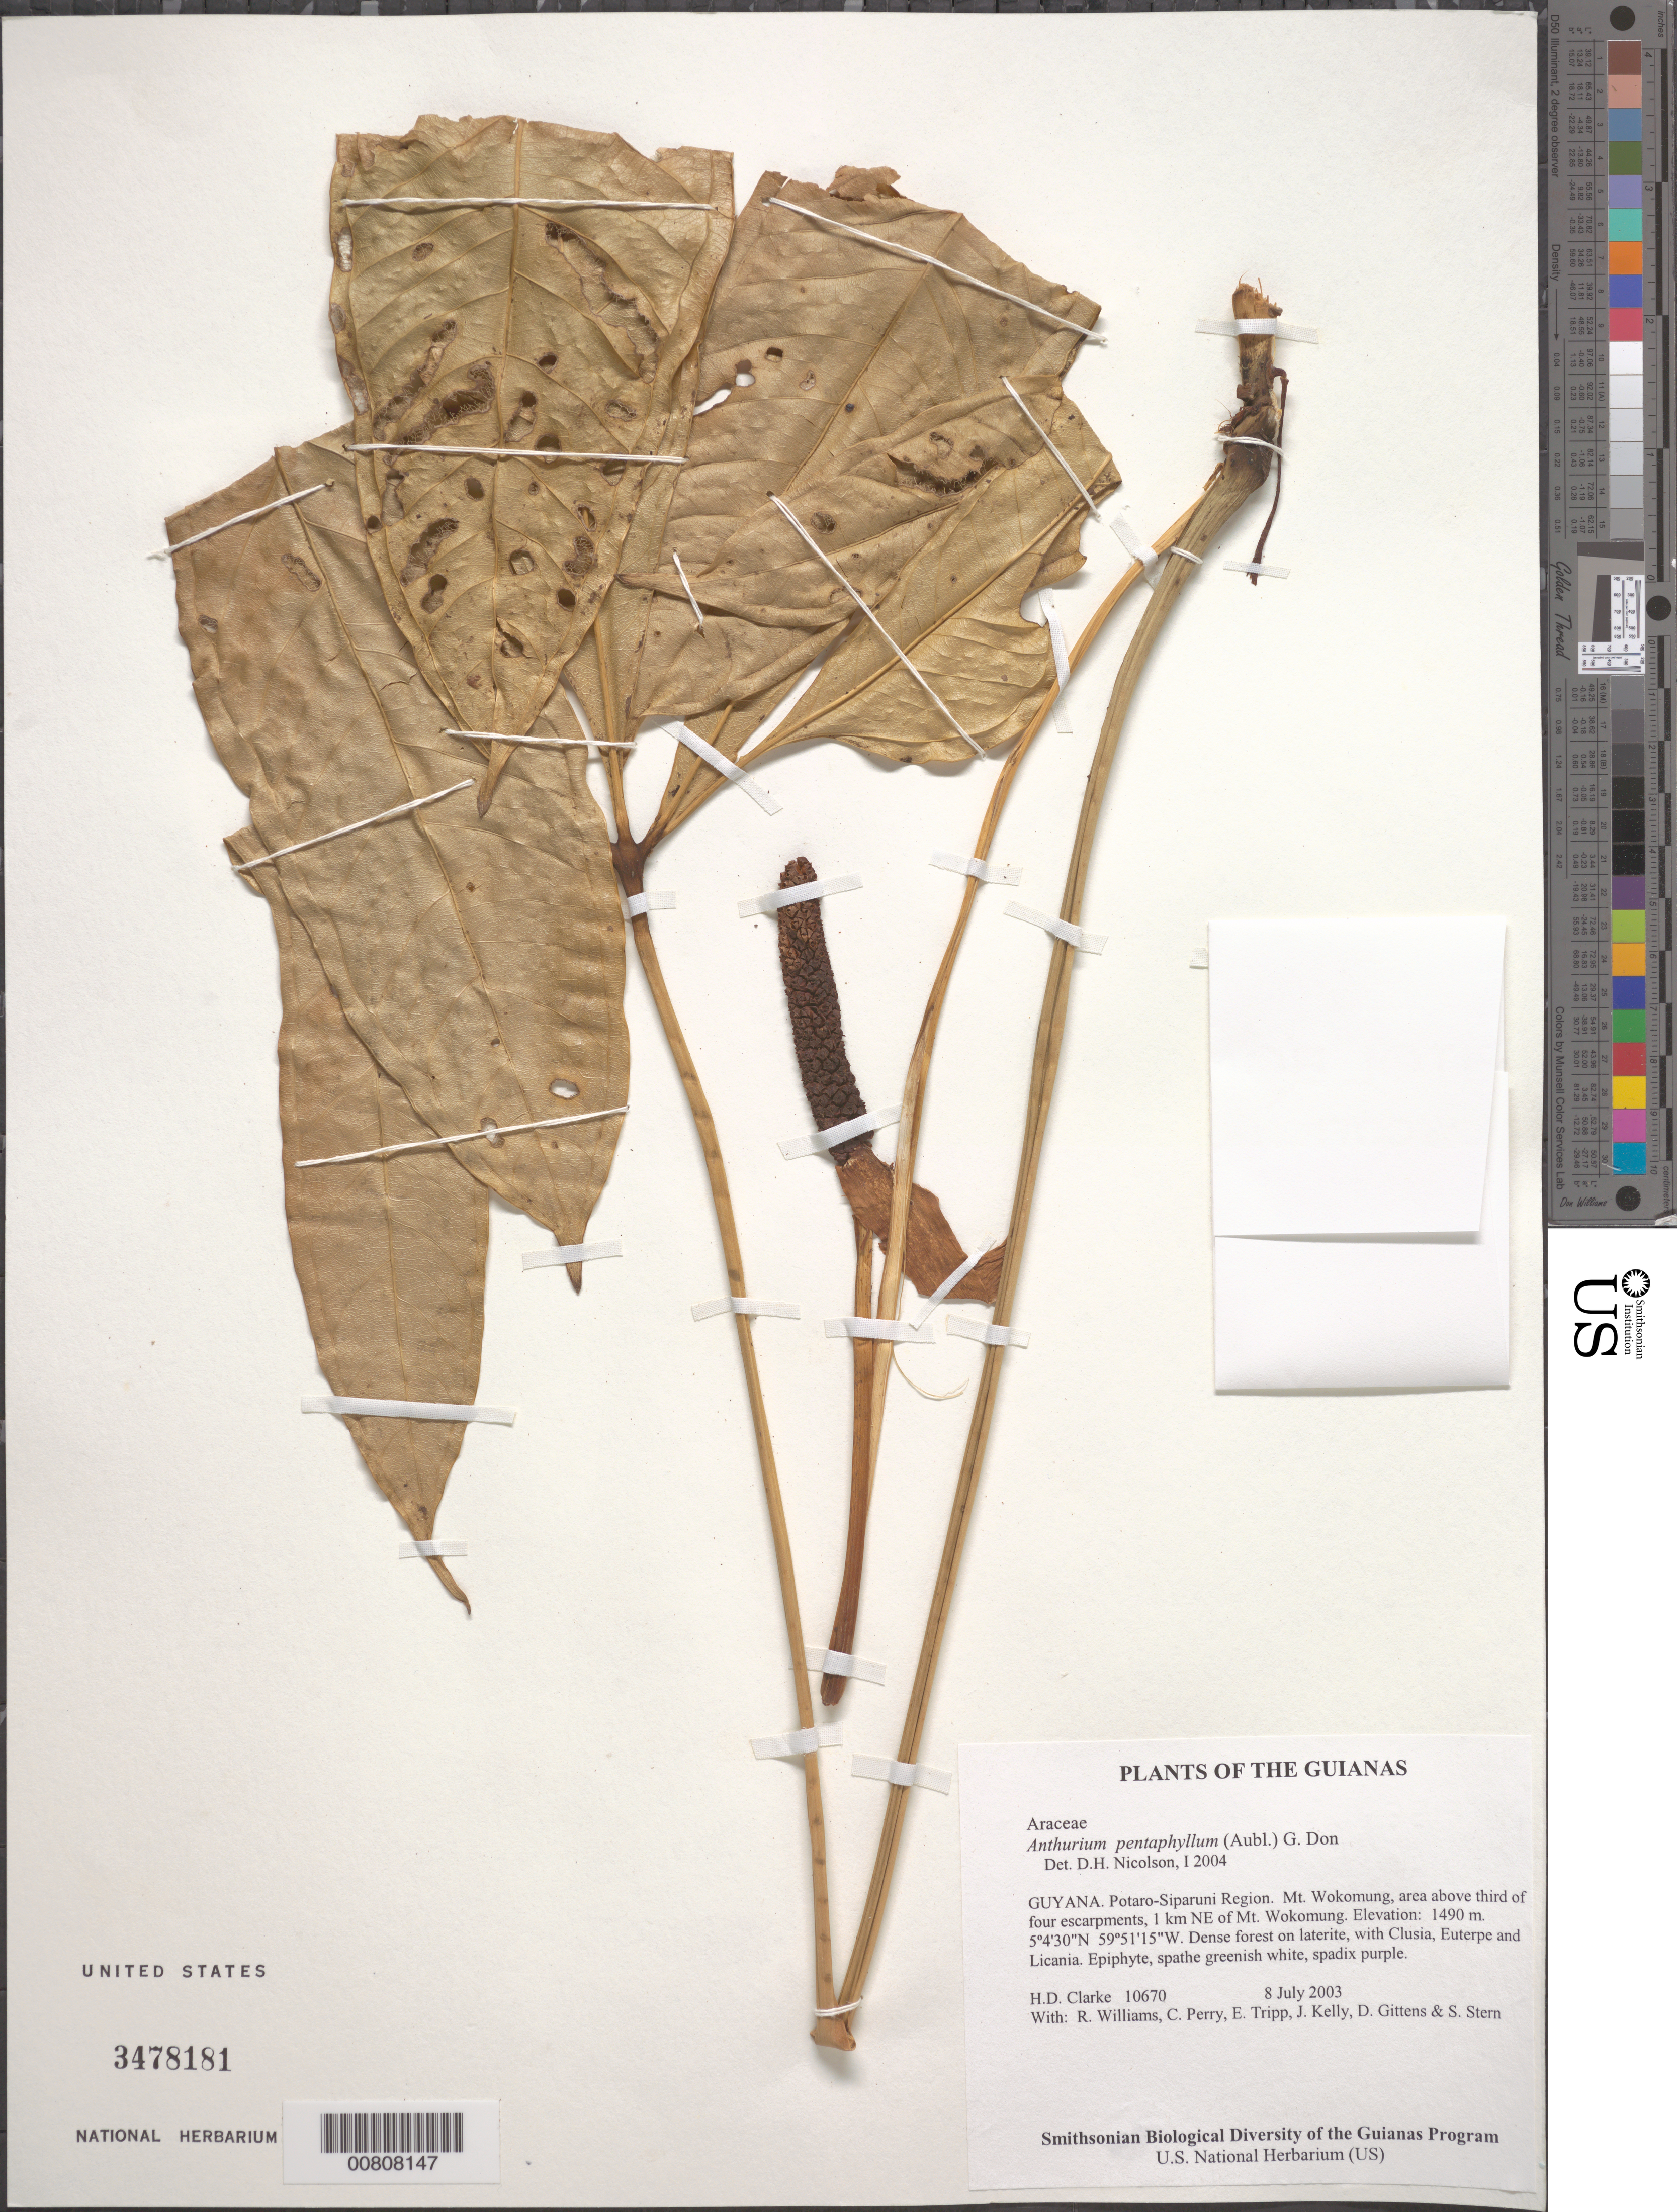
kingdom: Plantae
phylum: Tracheophyta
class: Liliopsida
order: Alismatales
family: Araceae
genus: Anthurium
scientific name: Anthurium pentaphyllum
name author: (Aubl.) G. Don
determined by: Nicolson, Dan H.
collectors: H. D. Clarke, R. Williams, C. Perry, E. Tripp, J. Kelly, D. Gittens & S. R. Stern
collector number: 10670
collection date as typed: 8 July 2003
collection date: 2003-07-08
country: Guyana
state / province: Potaro-Siparuni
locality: Mt. Wokomung, area above third of four escarpments, 1 km NE of Mt. Wokomung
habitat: Dense forest on laterite, with Clusia, Euterpe and Licania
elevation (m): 1490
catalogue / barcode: US 3478181